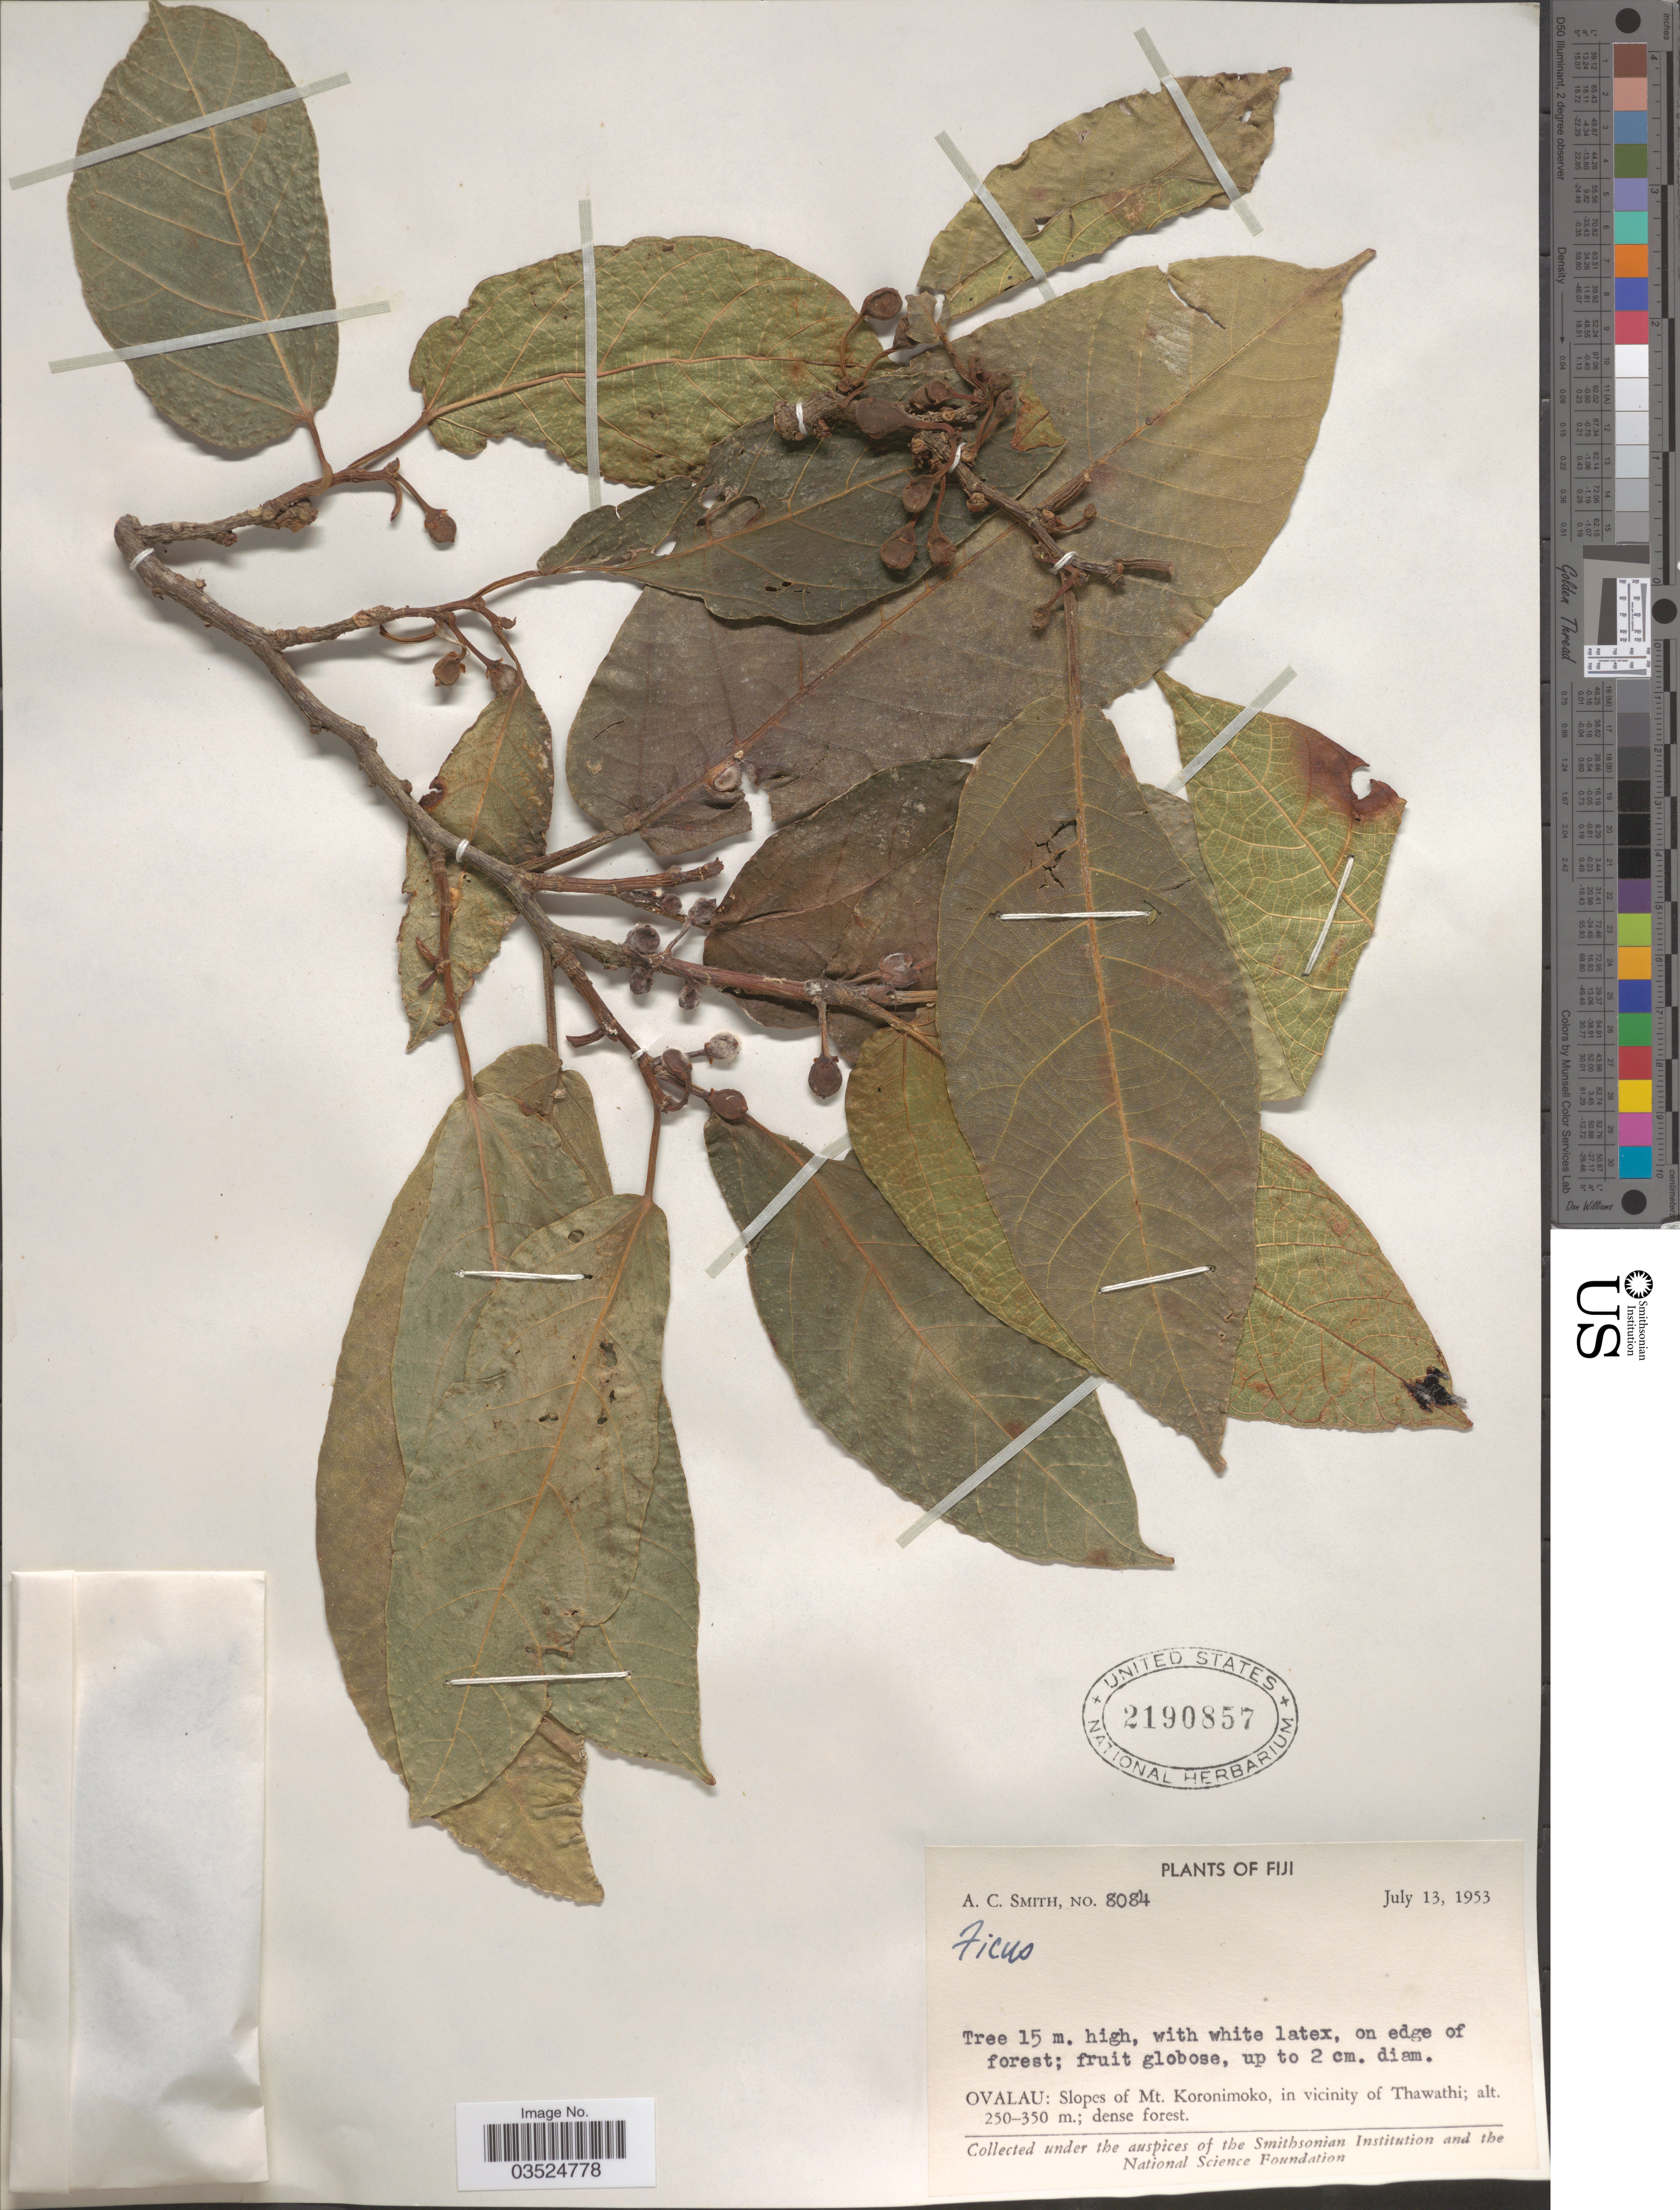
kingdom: Plantae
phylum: Tracheophyta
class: Magnoliopsida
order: Rosales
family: Moraceae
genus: Ficus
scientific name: Ficus sp.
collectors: A. C. Smith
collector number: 8084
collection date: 1953-07-13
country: Fiji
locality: Ovalau: Slopes of Mt. Koronimoko, in vicinity of Thawathi.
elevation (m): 250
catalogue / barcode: US 2190857